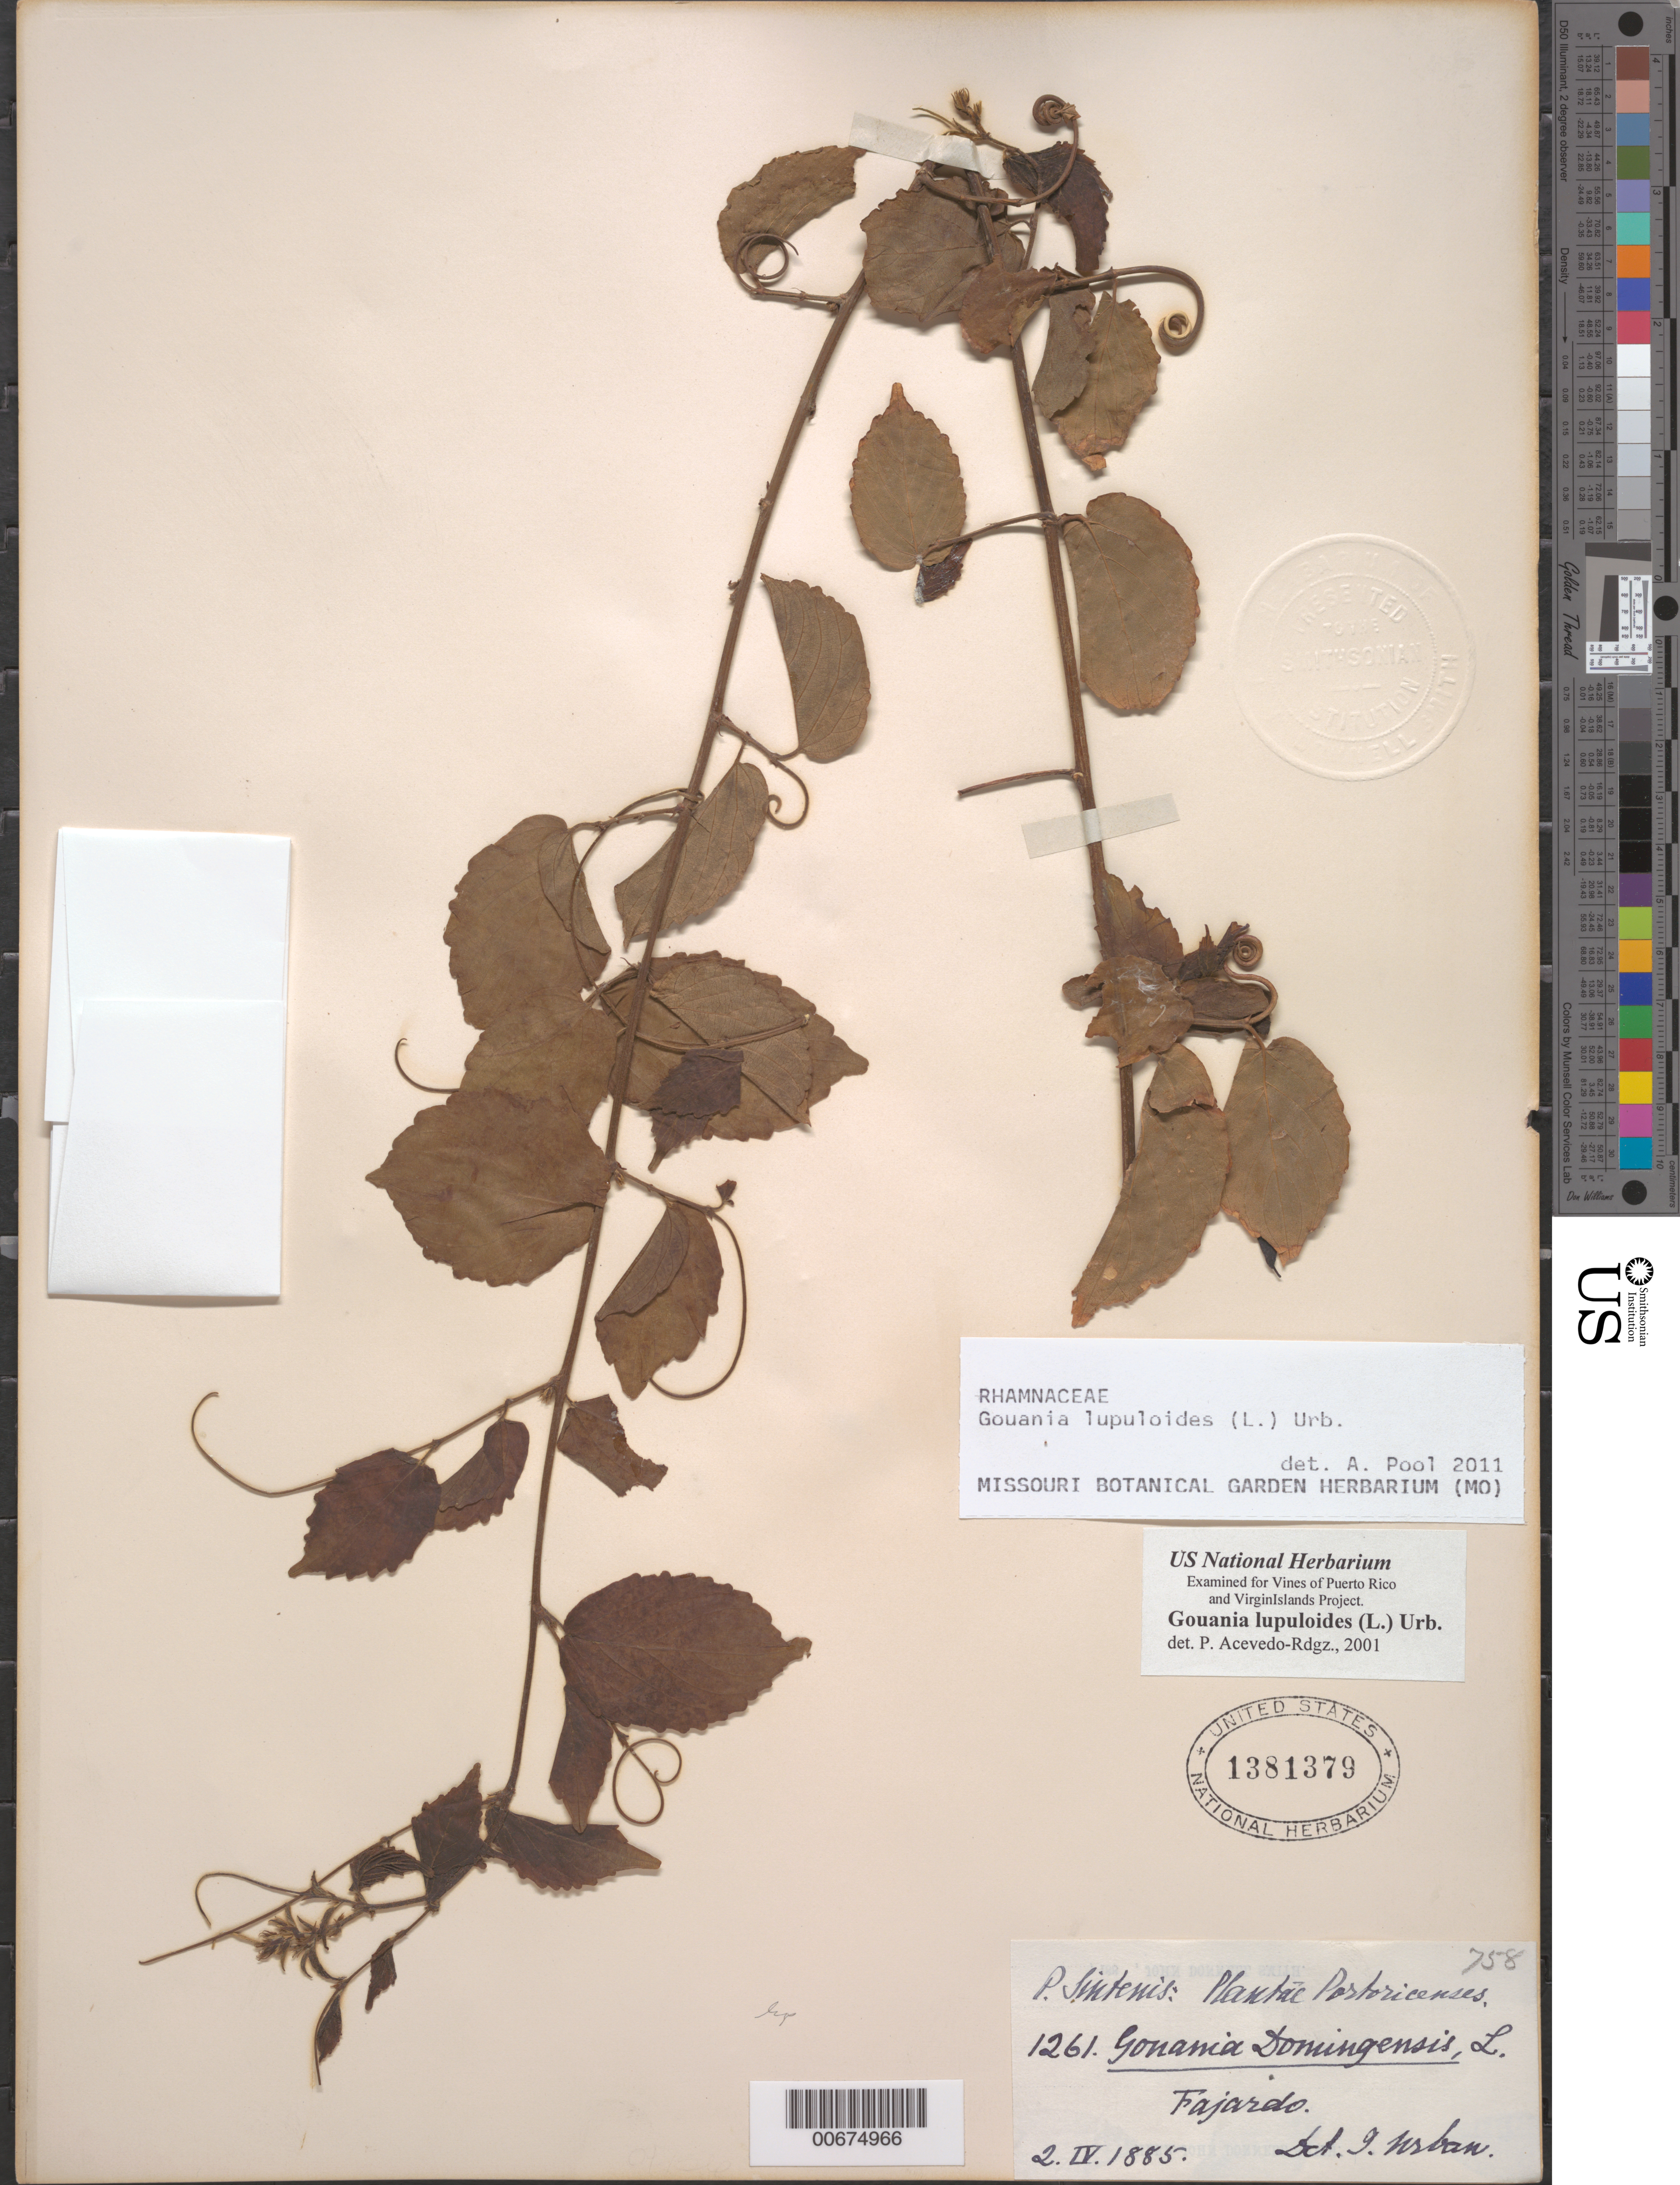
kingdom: Plantae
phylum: Tracheophyta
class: Magnoliopsida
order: Rosales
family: Rhamnaceae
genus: Gouania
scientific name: Gouania lupuloides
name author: (L.) Urb.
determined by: Pool, A., (MO), Missouri Botanical Garden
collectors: P. Sintenis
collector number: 1261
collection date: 1885-04-02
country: Puerto Rico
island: Greater Antilles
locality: Prope Fajardo. In "Monte de Mula".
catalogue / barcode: US 1381379